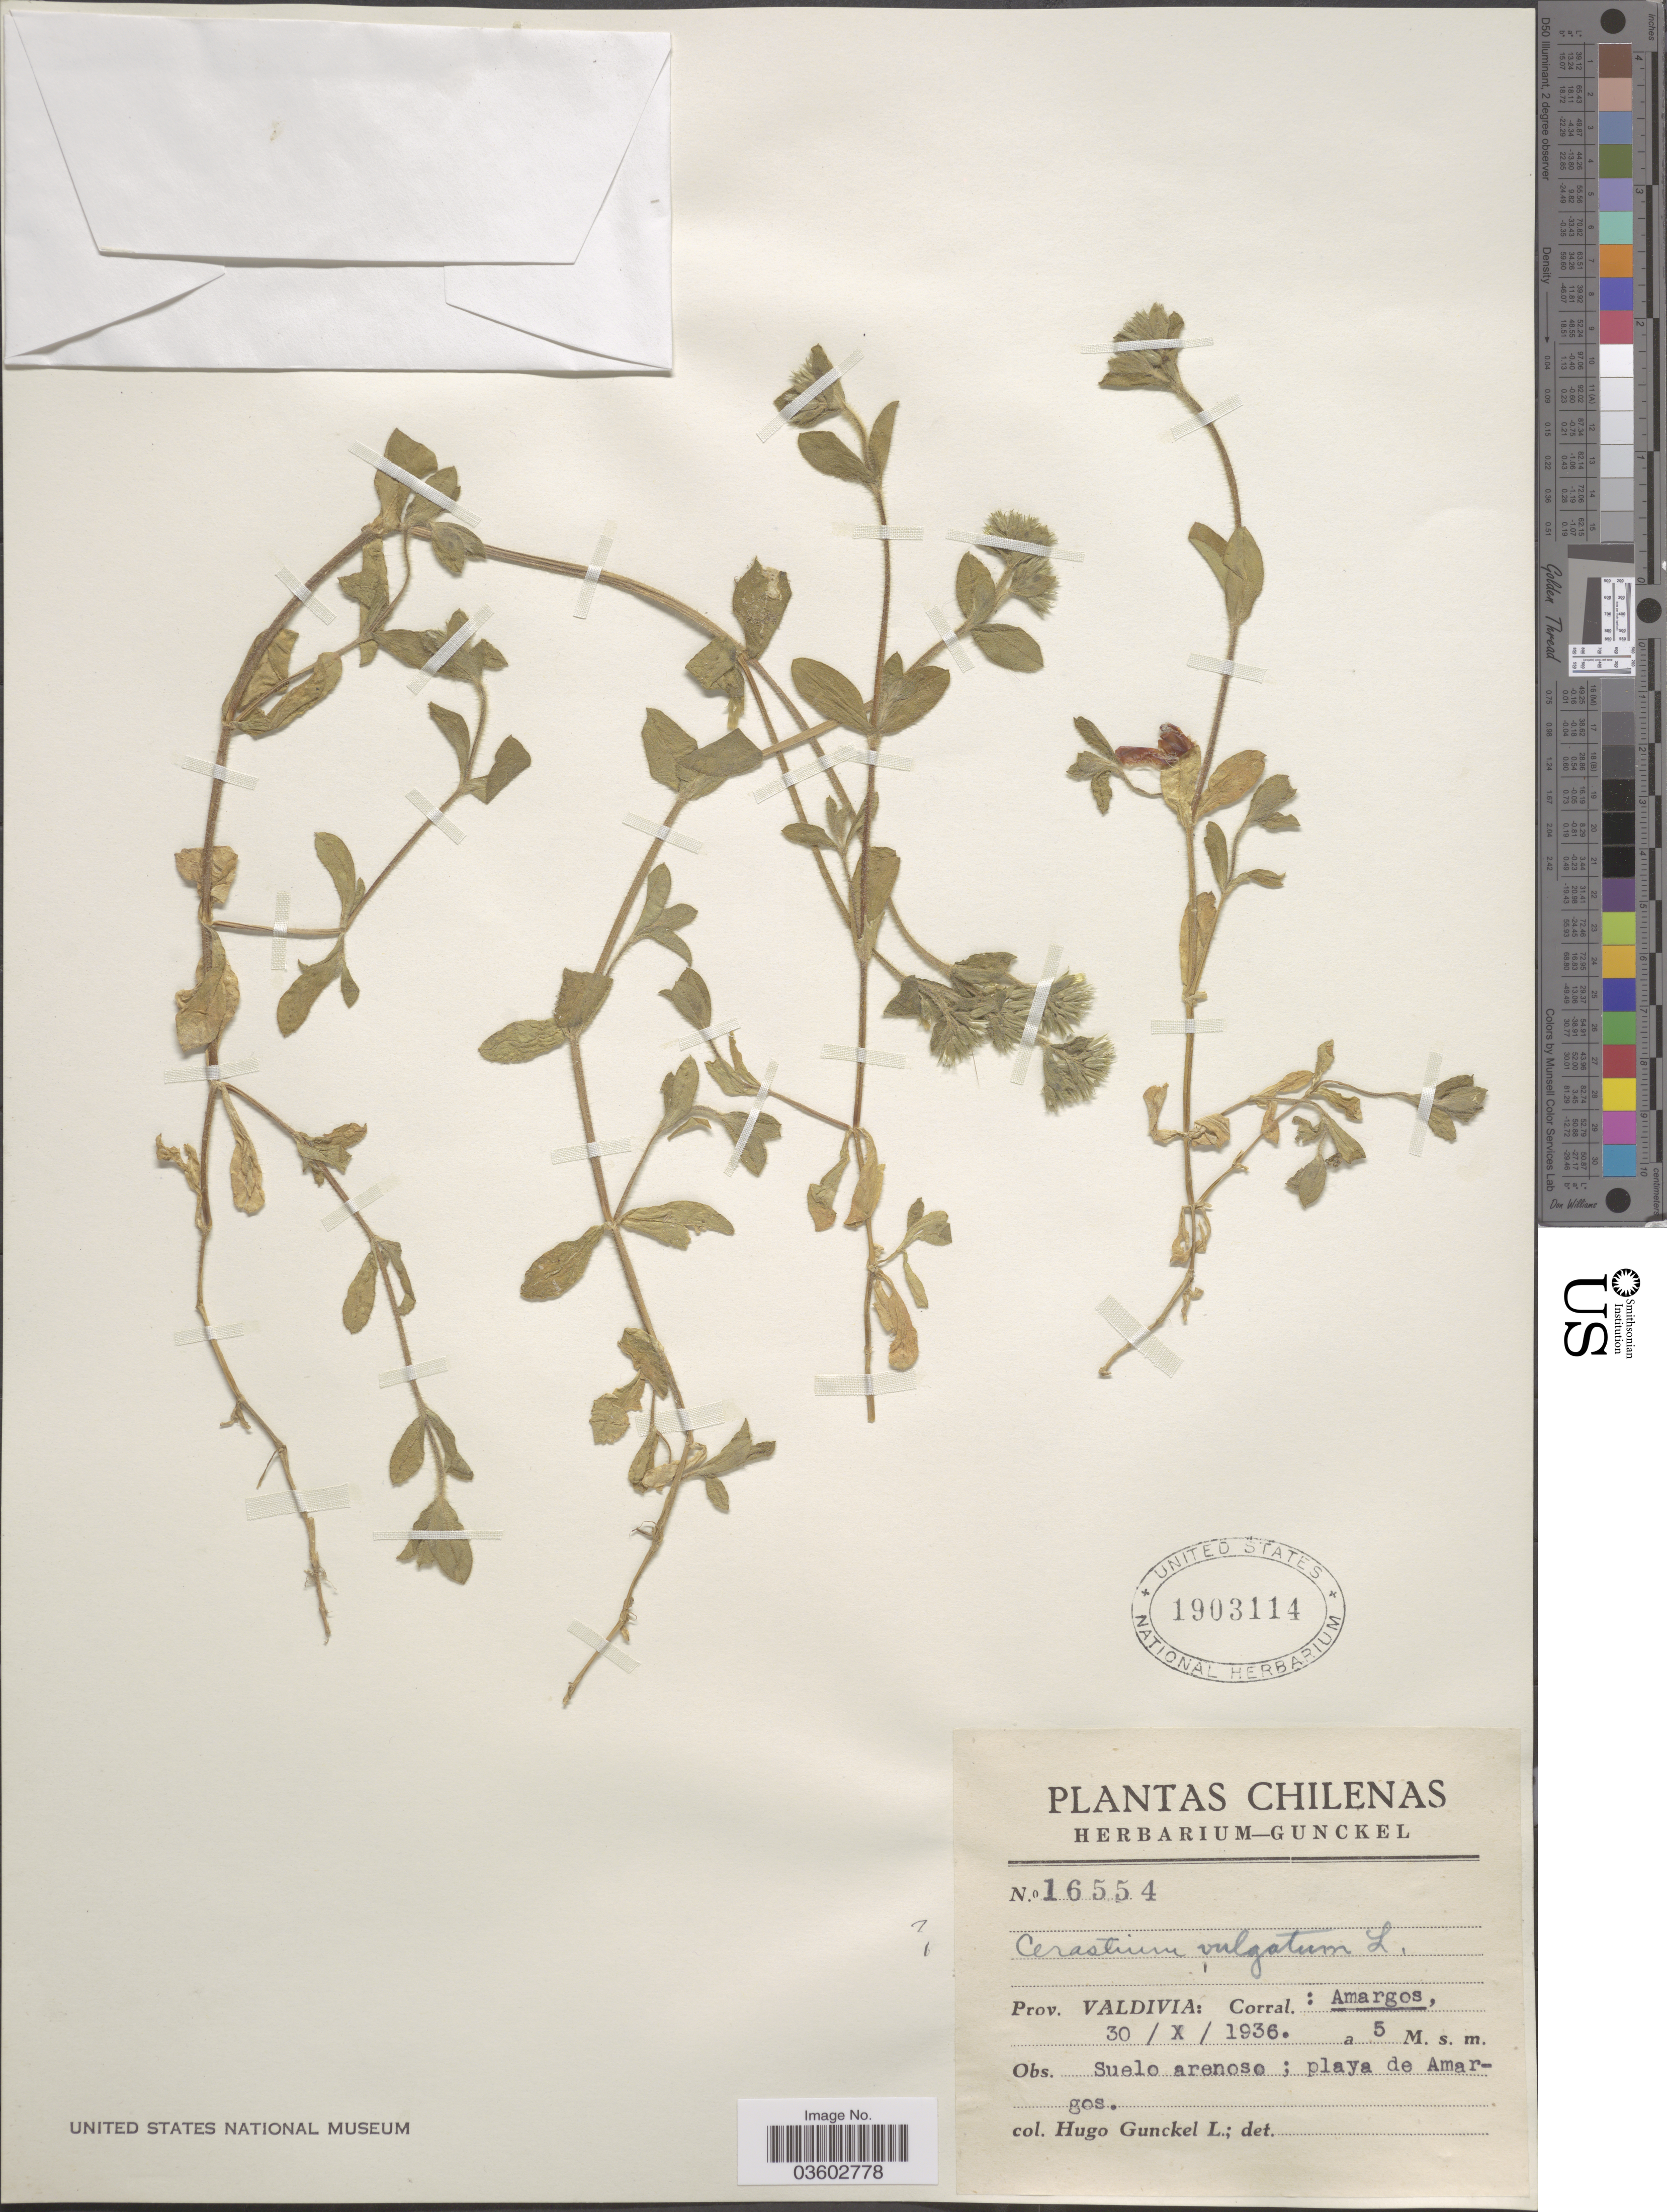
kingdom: Plantae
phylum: Tracheophyta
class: Magnoliopsida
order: Caryophyllales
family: Caryophyllaceae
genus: Cerastium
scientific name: Cerastium vulgatum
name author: L.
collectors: H. Gunckel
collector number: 16554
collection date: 1936-10-30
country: Chile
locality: Prov. Valdivia: Coral.: Amargos.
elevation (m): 5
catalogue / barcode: US 1903114